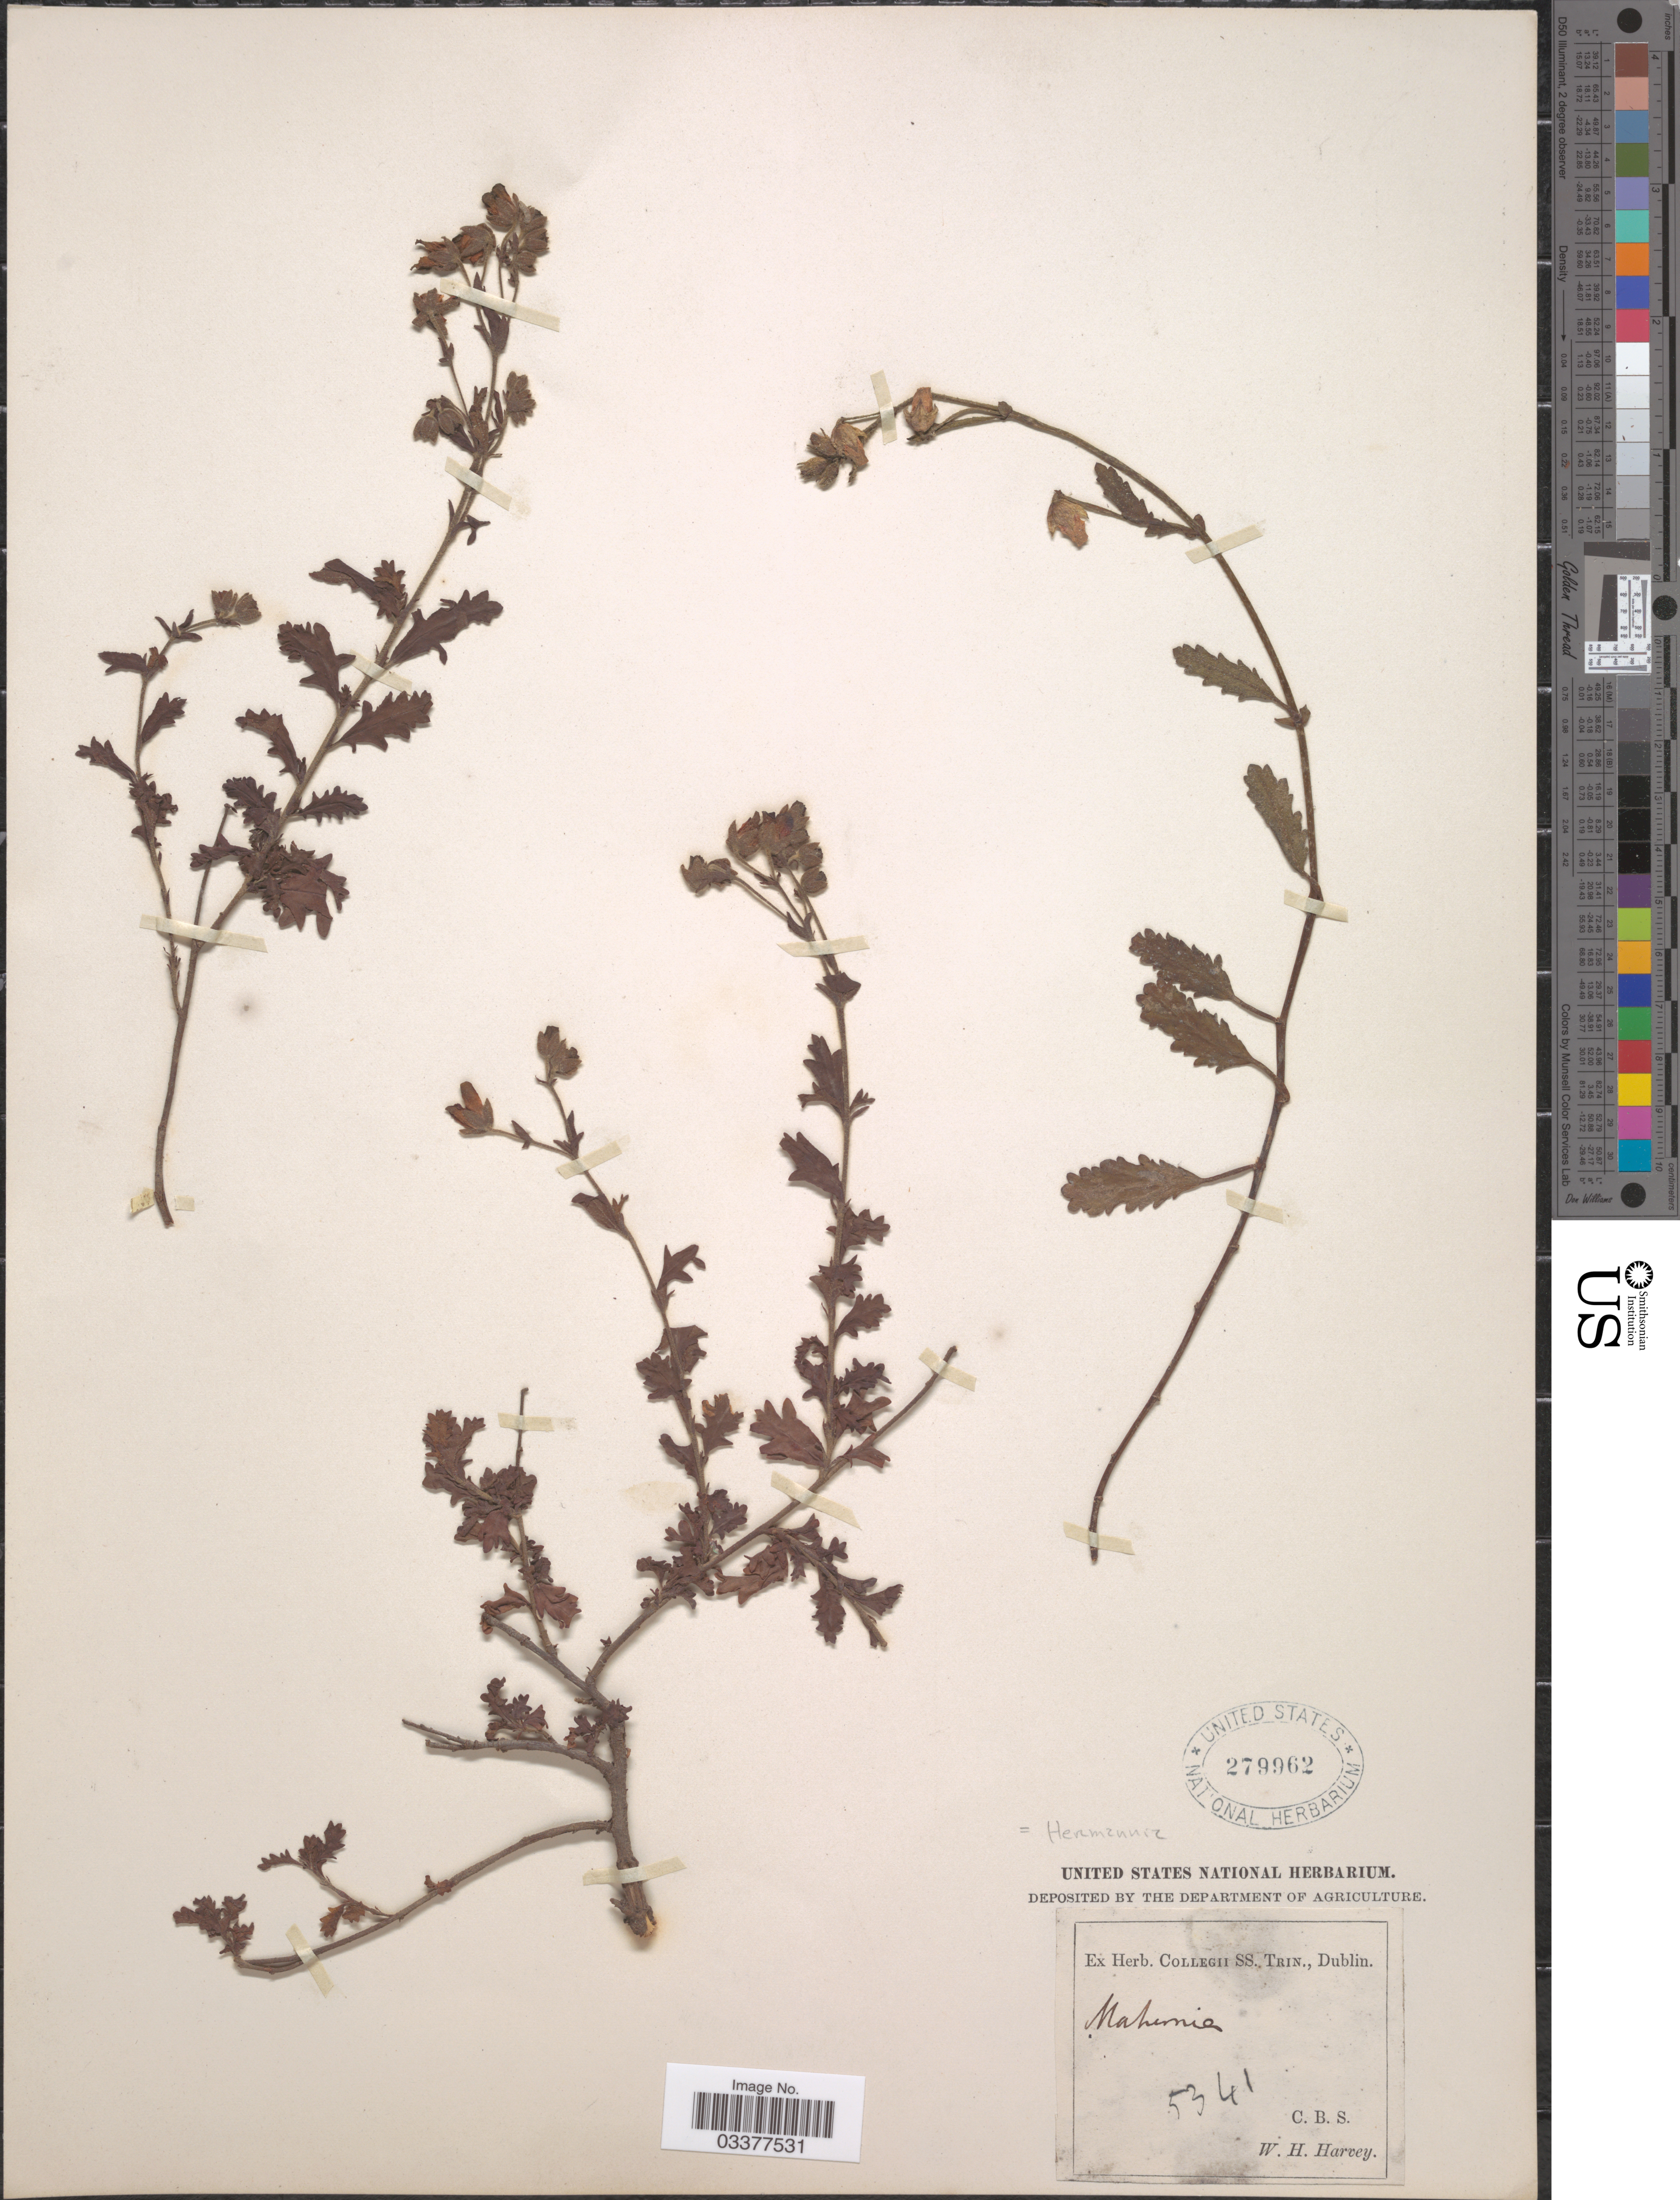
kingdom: Plantae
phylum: Tracheophyta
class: Magnoliopsida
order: Malvales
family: Malvaceae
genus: Hermannia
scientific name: Hermannia sp.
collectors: W. Harvey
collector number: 5341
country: South Africa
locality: C. B. S.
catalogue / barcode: US 279962